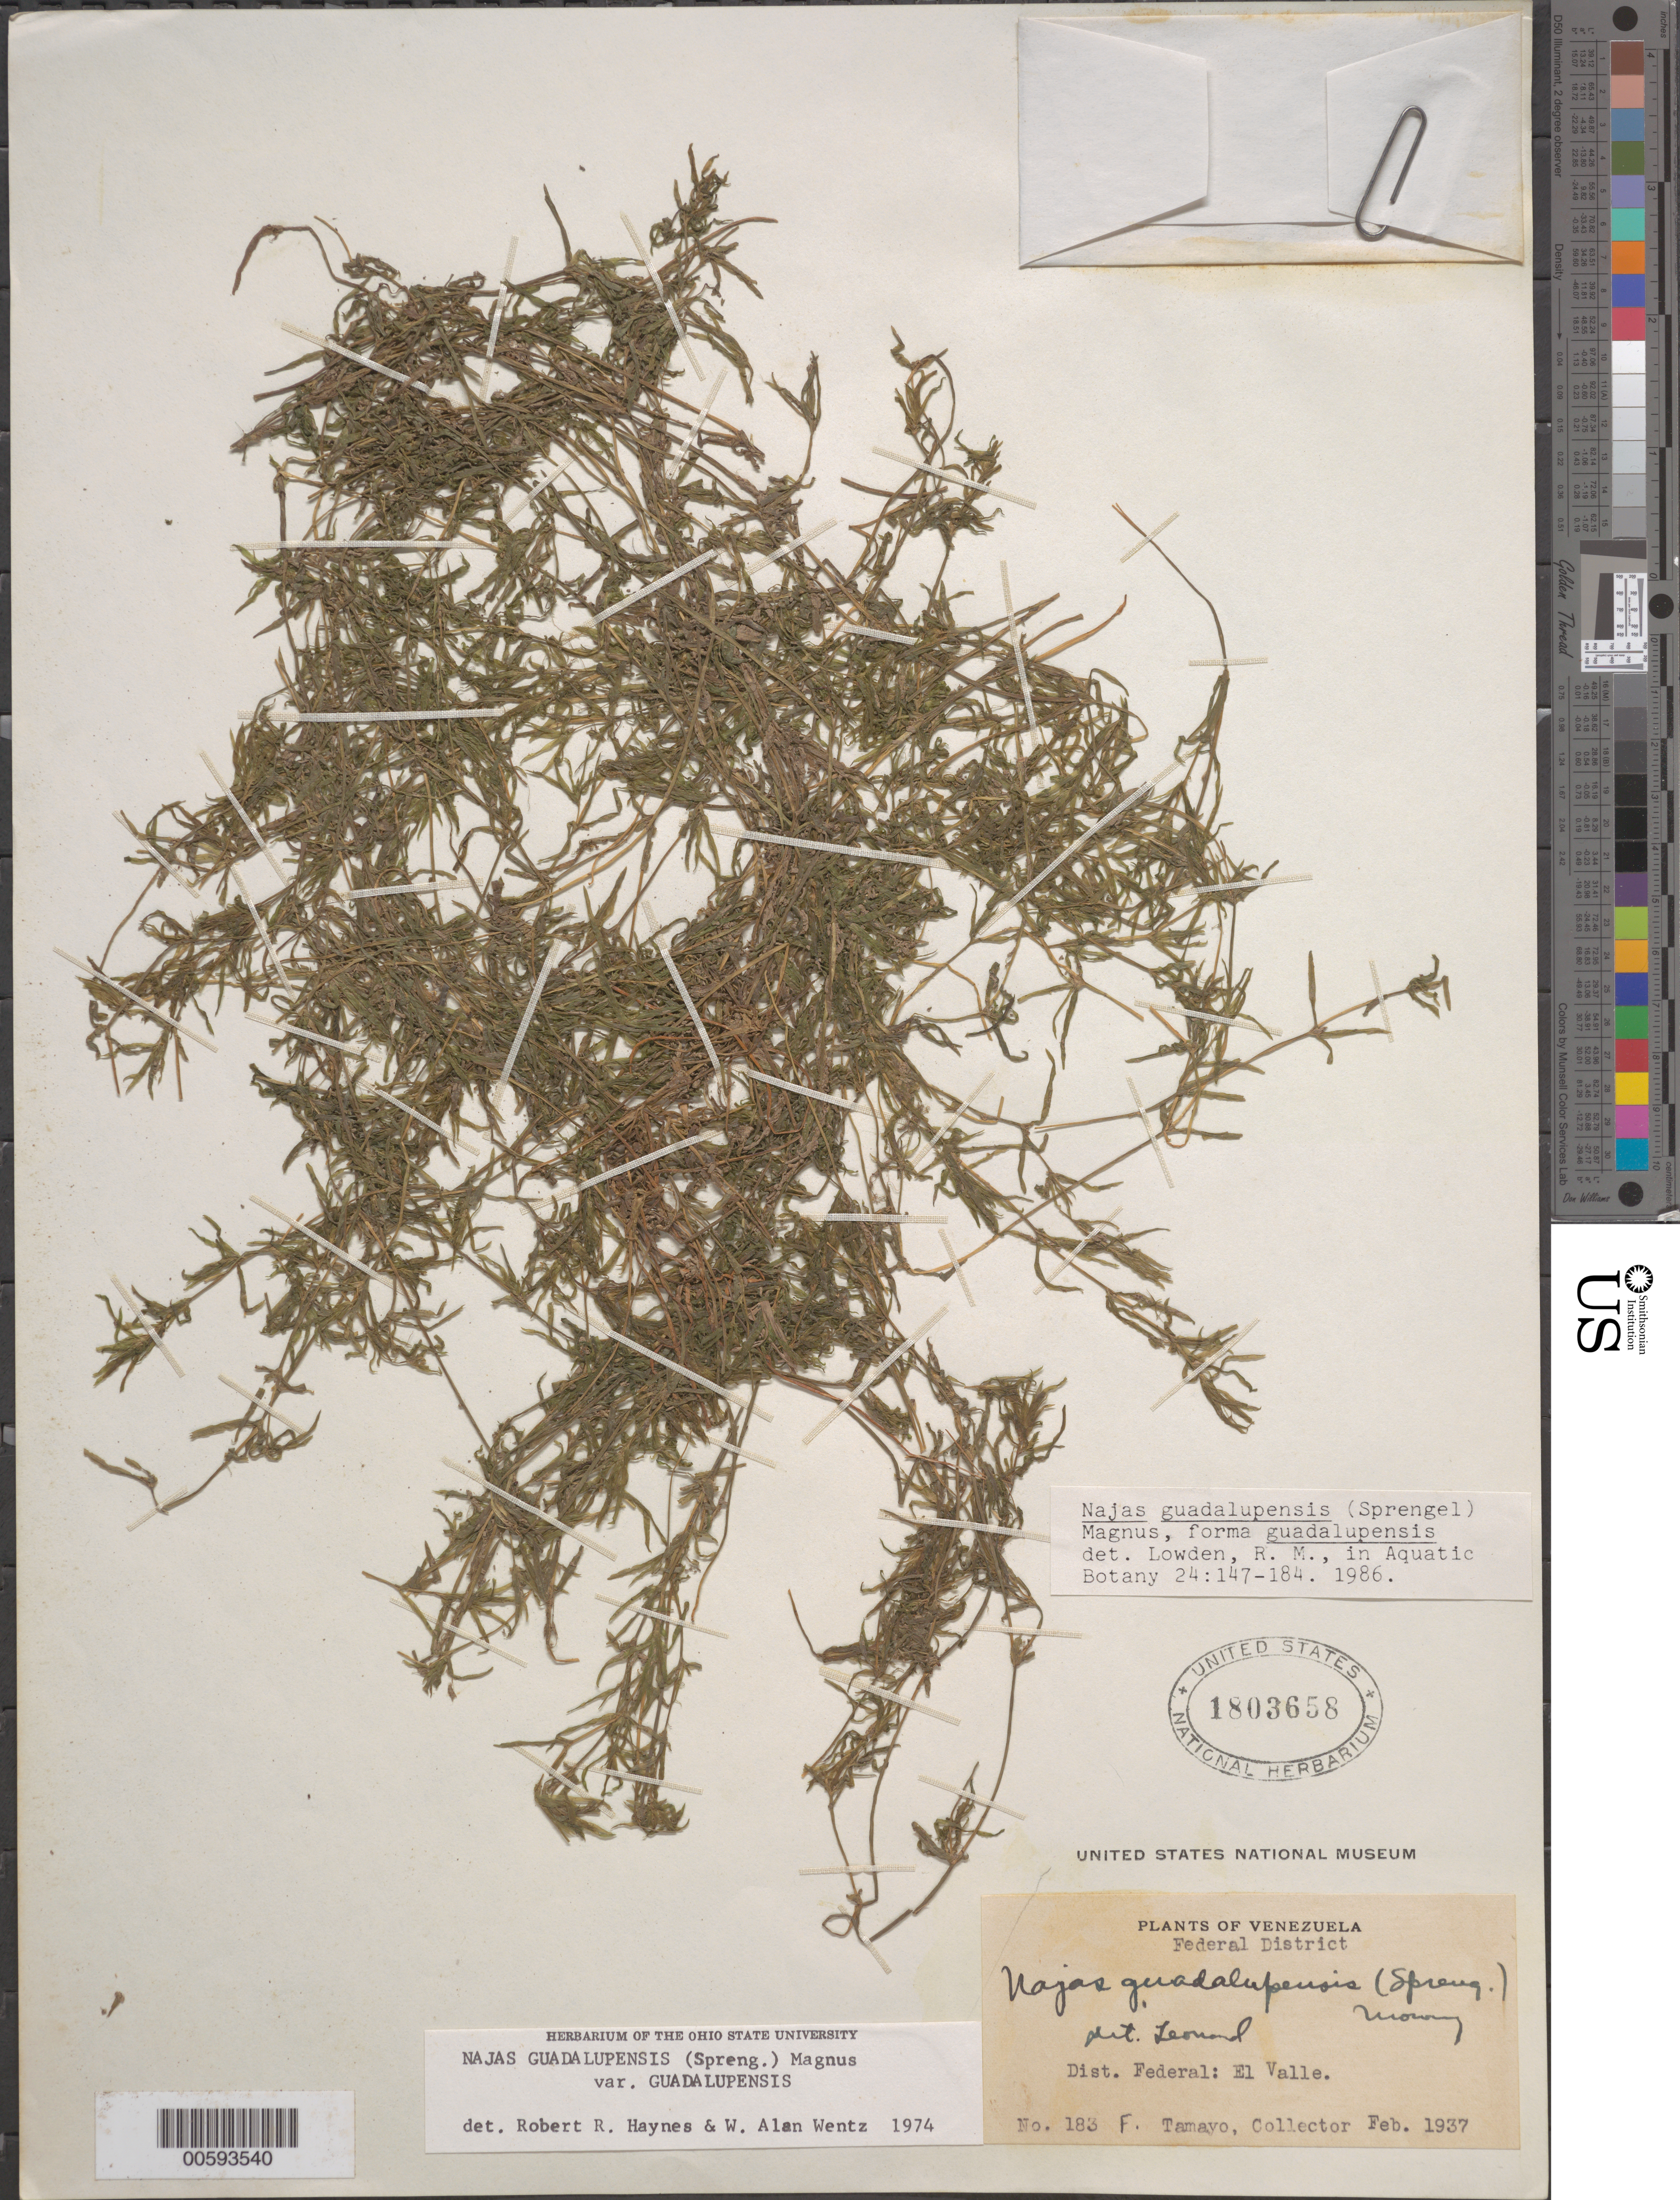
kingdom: Plantae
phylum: Tracheophyta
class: Liliopsida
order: Alismatales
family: Hydrocharitaceae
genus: Najas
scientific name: Najas guadalupensis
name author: (Spreng.) Magnus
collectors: F. Tamayo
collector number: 183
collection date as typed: Feb 1937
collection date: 1937-02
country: Venezuela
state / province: Distrito Federal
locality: El Valle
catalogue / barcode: US 1803658